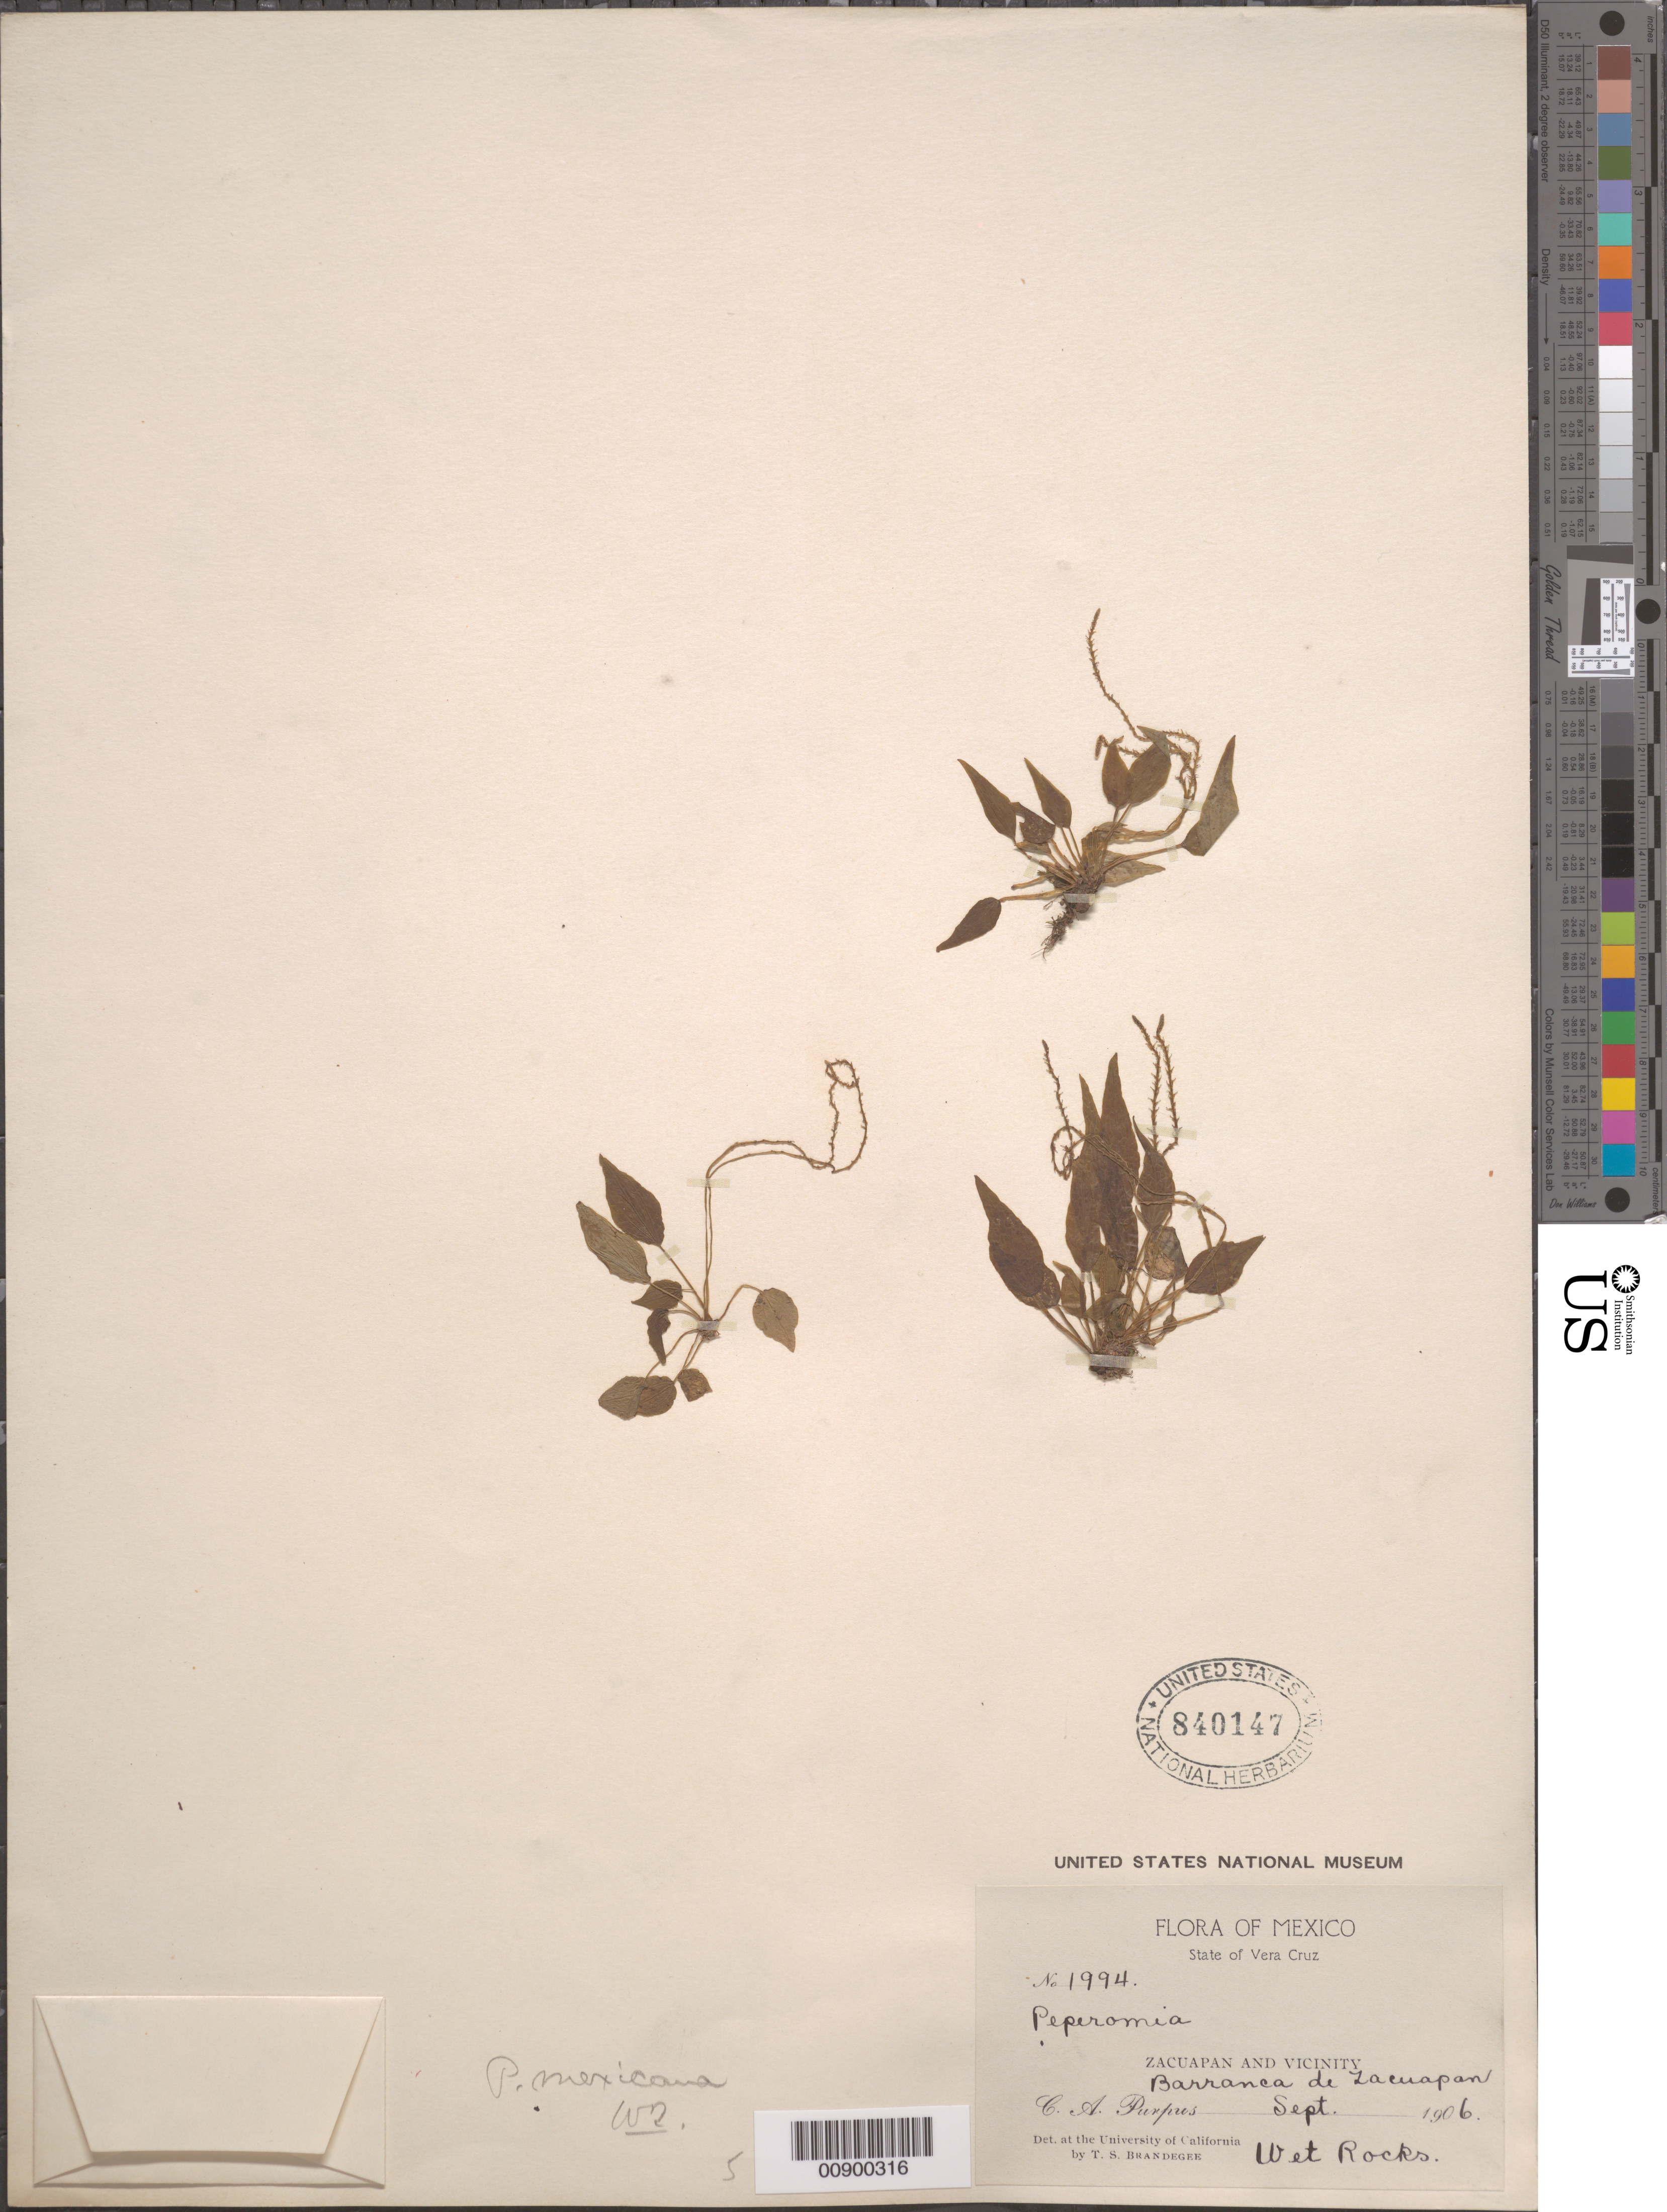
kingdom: Plantae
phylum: Tracheophyta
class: Magnoliopsida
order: Piperales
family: Piperaceae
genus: Peperomia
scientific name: Peperomia mexicana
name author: (Miq.) Miq.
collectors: C. A. Purpus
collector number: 1994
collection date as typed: Sep 1906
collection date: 1906-09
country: Mexico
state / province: Veracruz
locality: Zacuapan and Vicinity. Barranca de Zacuapan, Veracruz.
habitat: Wet rocks.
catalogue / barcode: US 840147